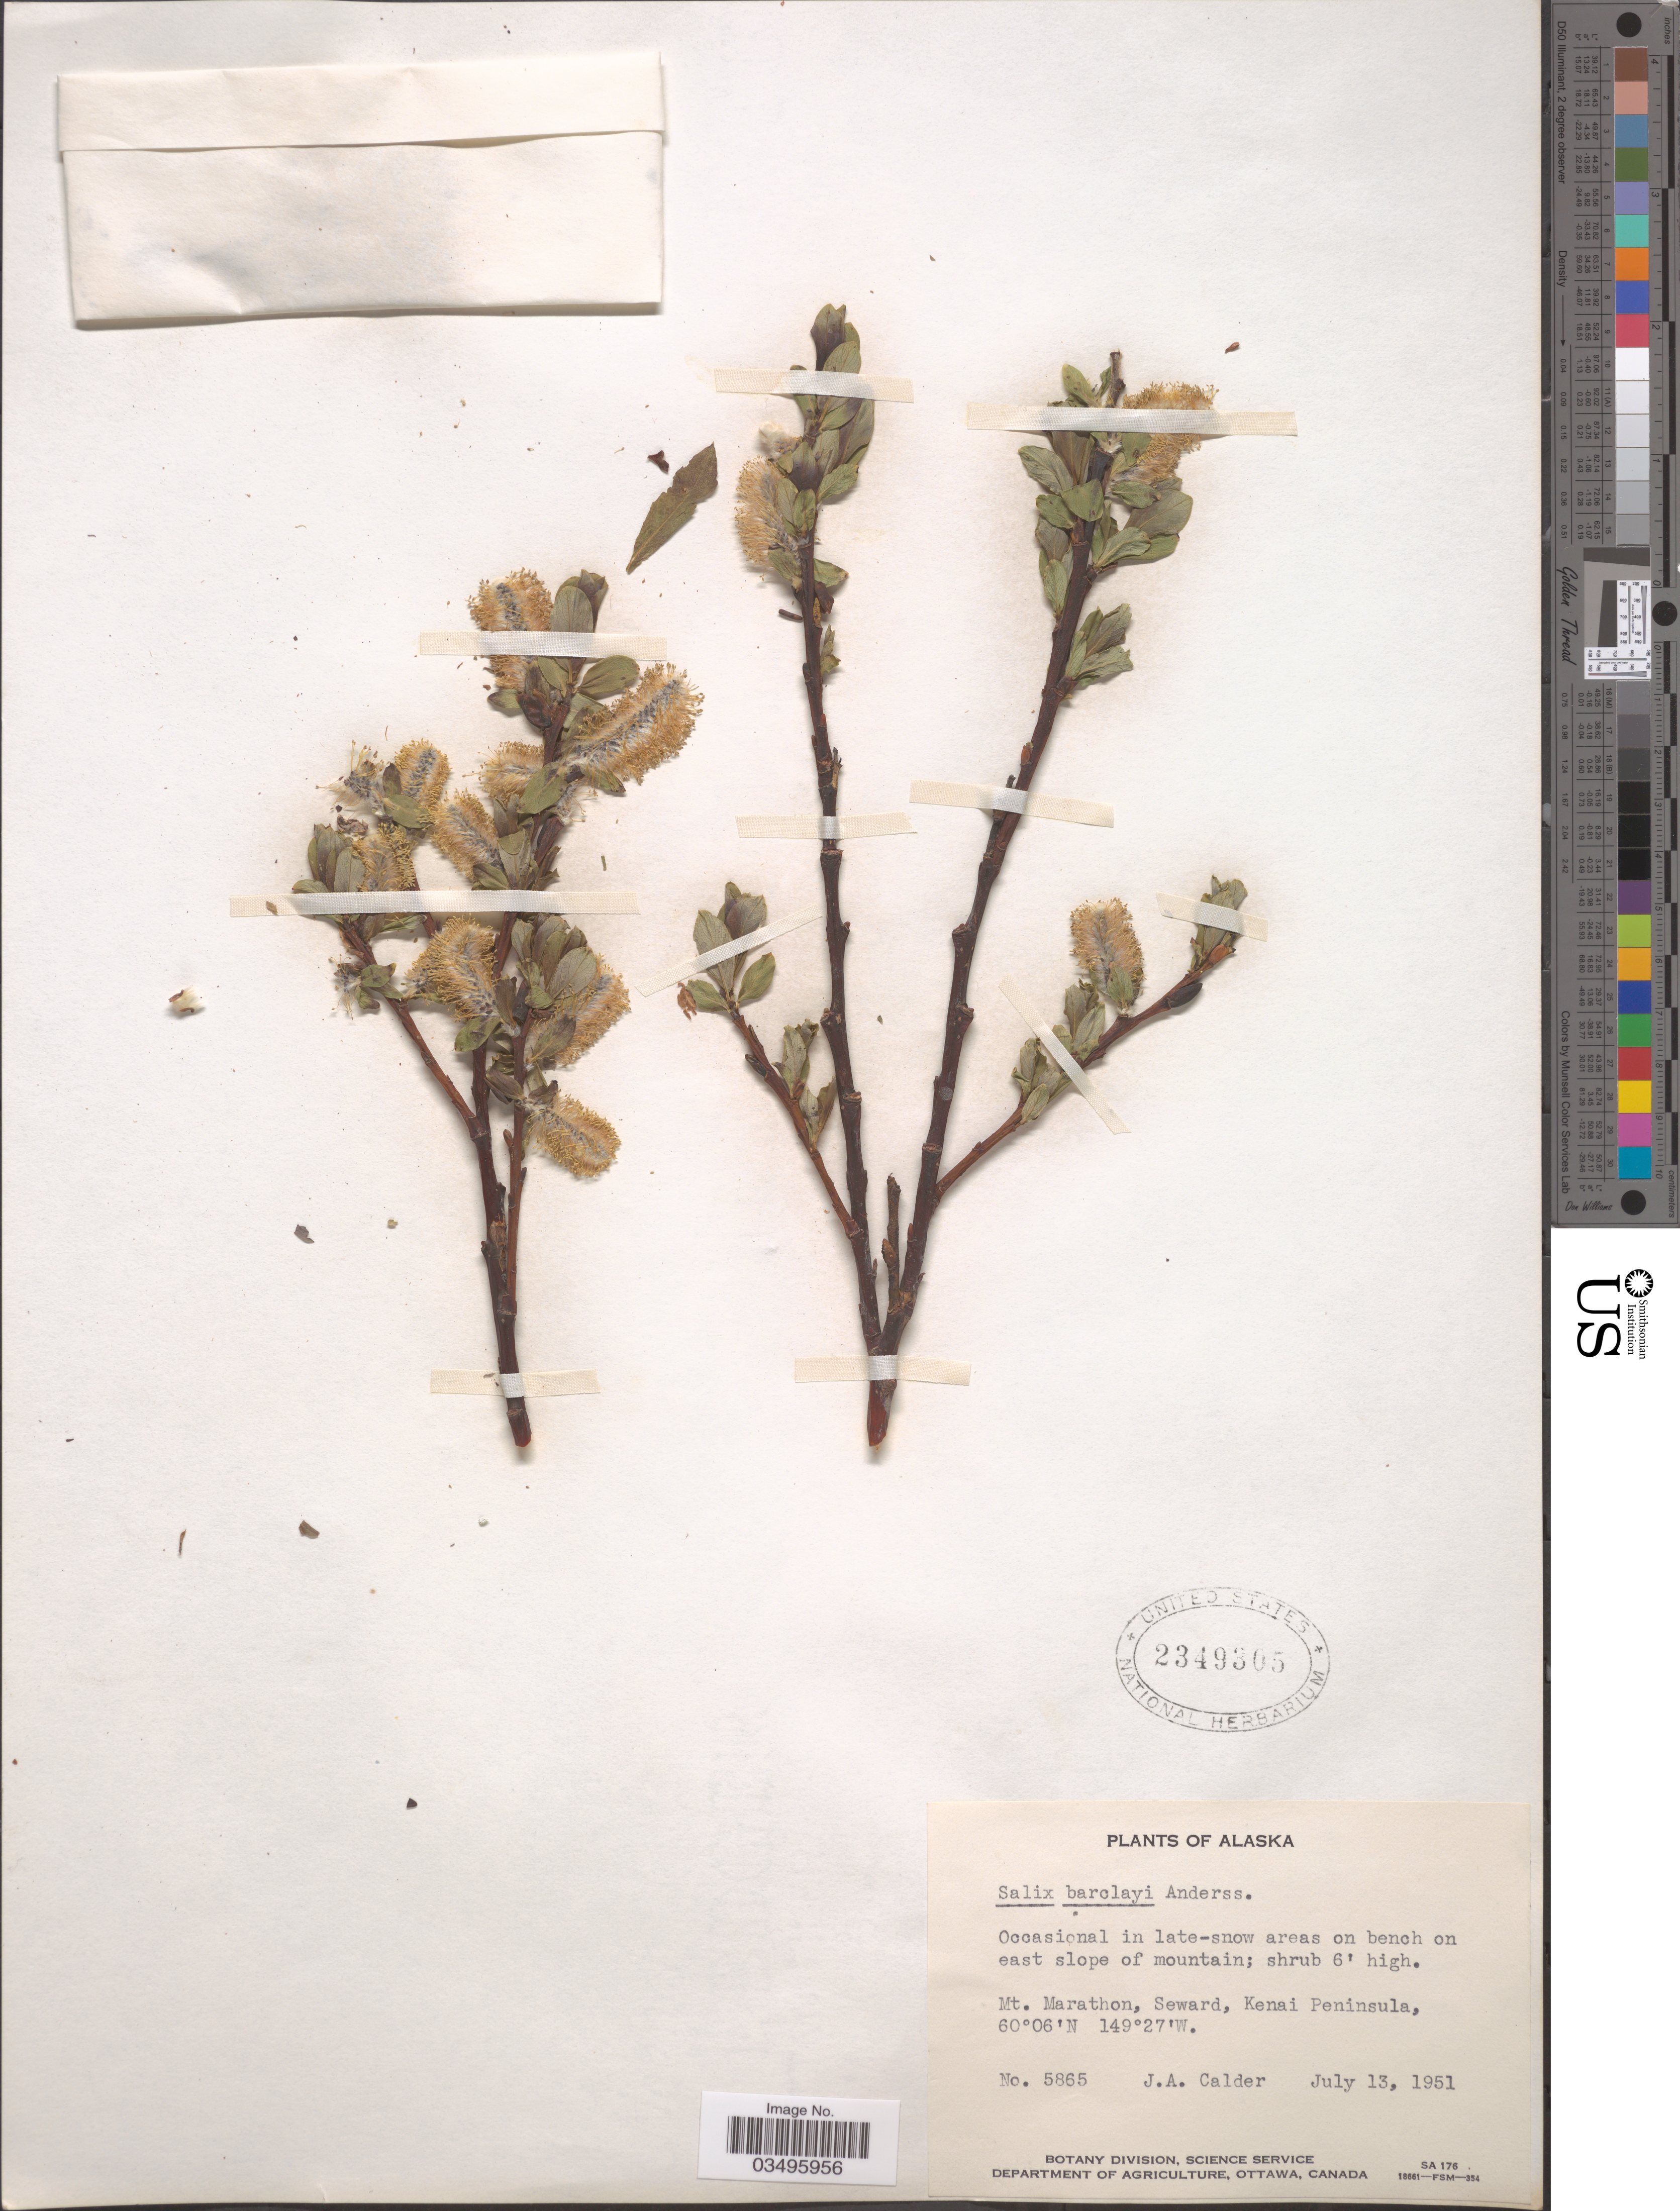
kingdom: Plantae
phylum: Tracheophyta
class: Magnoliopsida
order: Malpighiales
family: Salicaceae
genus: Salix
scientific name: Salix barclayi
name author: Andersson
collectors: J. A. Calder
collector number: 5865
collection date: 1951-07-13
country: United States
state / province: Alaska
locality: Mt. Marathon, Seward, Kenai Peninsula.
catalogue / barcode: US 2349305